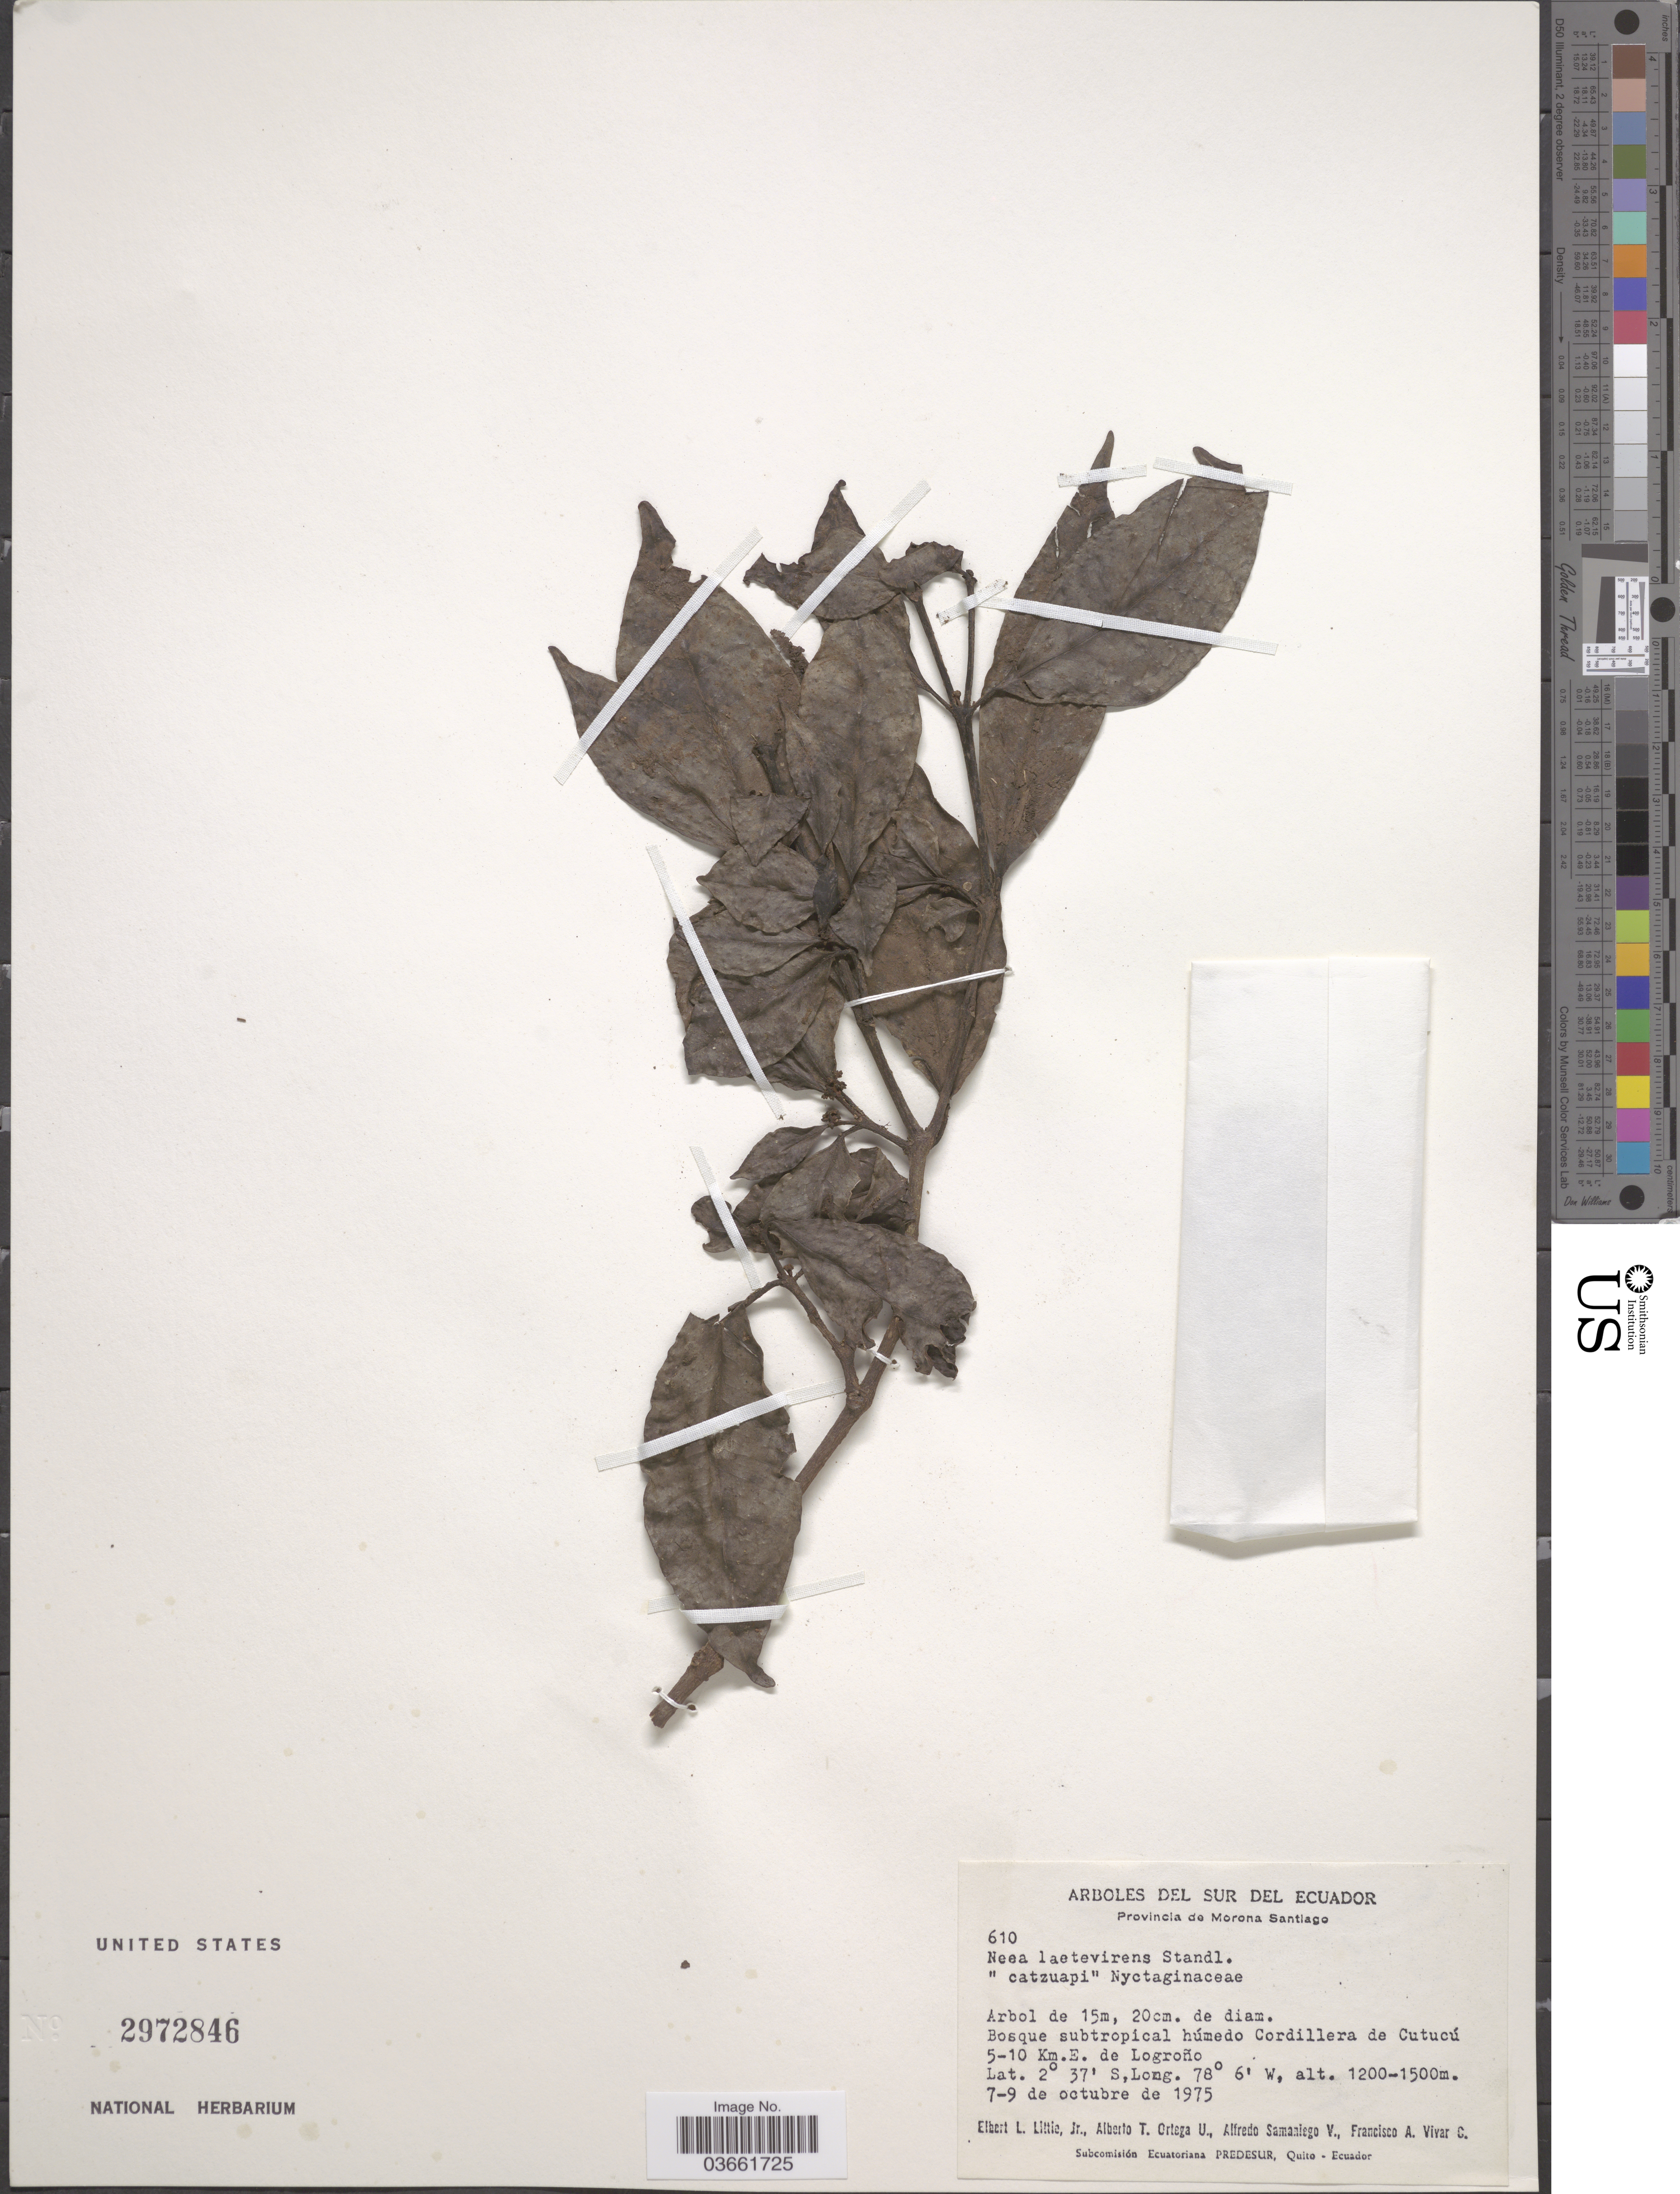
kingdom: Plantae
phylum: Tracheophyta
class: Magnoliopsida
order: Caryophyllales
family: Nyctaginaceae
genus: Neea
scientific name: Neea laetevirens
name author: Standl.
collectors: E. L. Little, A. T. Ortega U., A. V. Samaniego & F. A. Vivar C.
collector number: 610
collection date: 1975-10-07/1975-10-09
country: Ecuador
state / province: Morona-Santiago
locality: Bosque subtropical húmedo Cordillera de Cutucú 5-10 Km. E. de Logroño.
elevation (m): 1200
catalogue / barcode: US 2972846